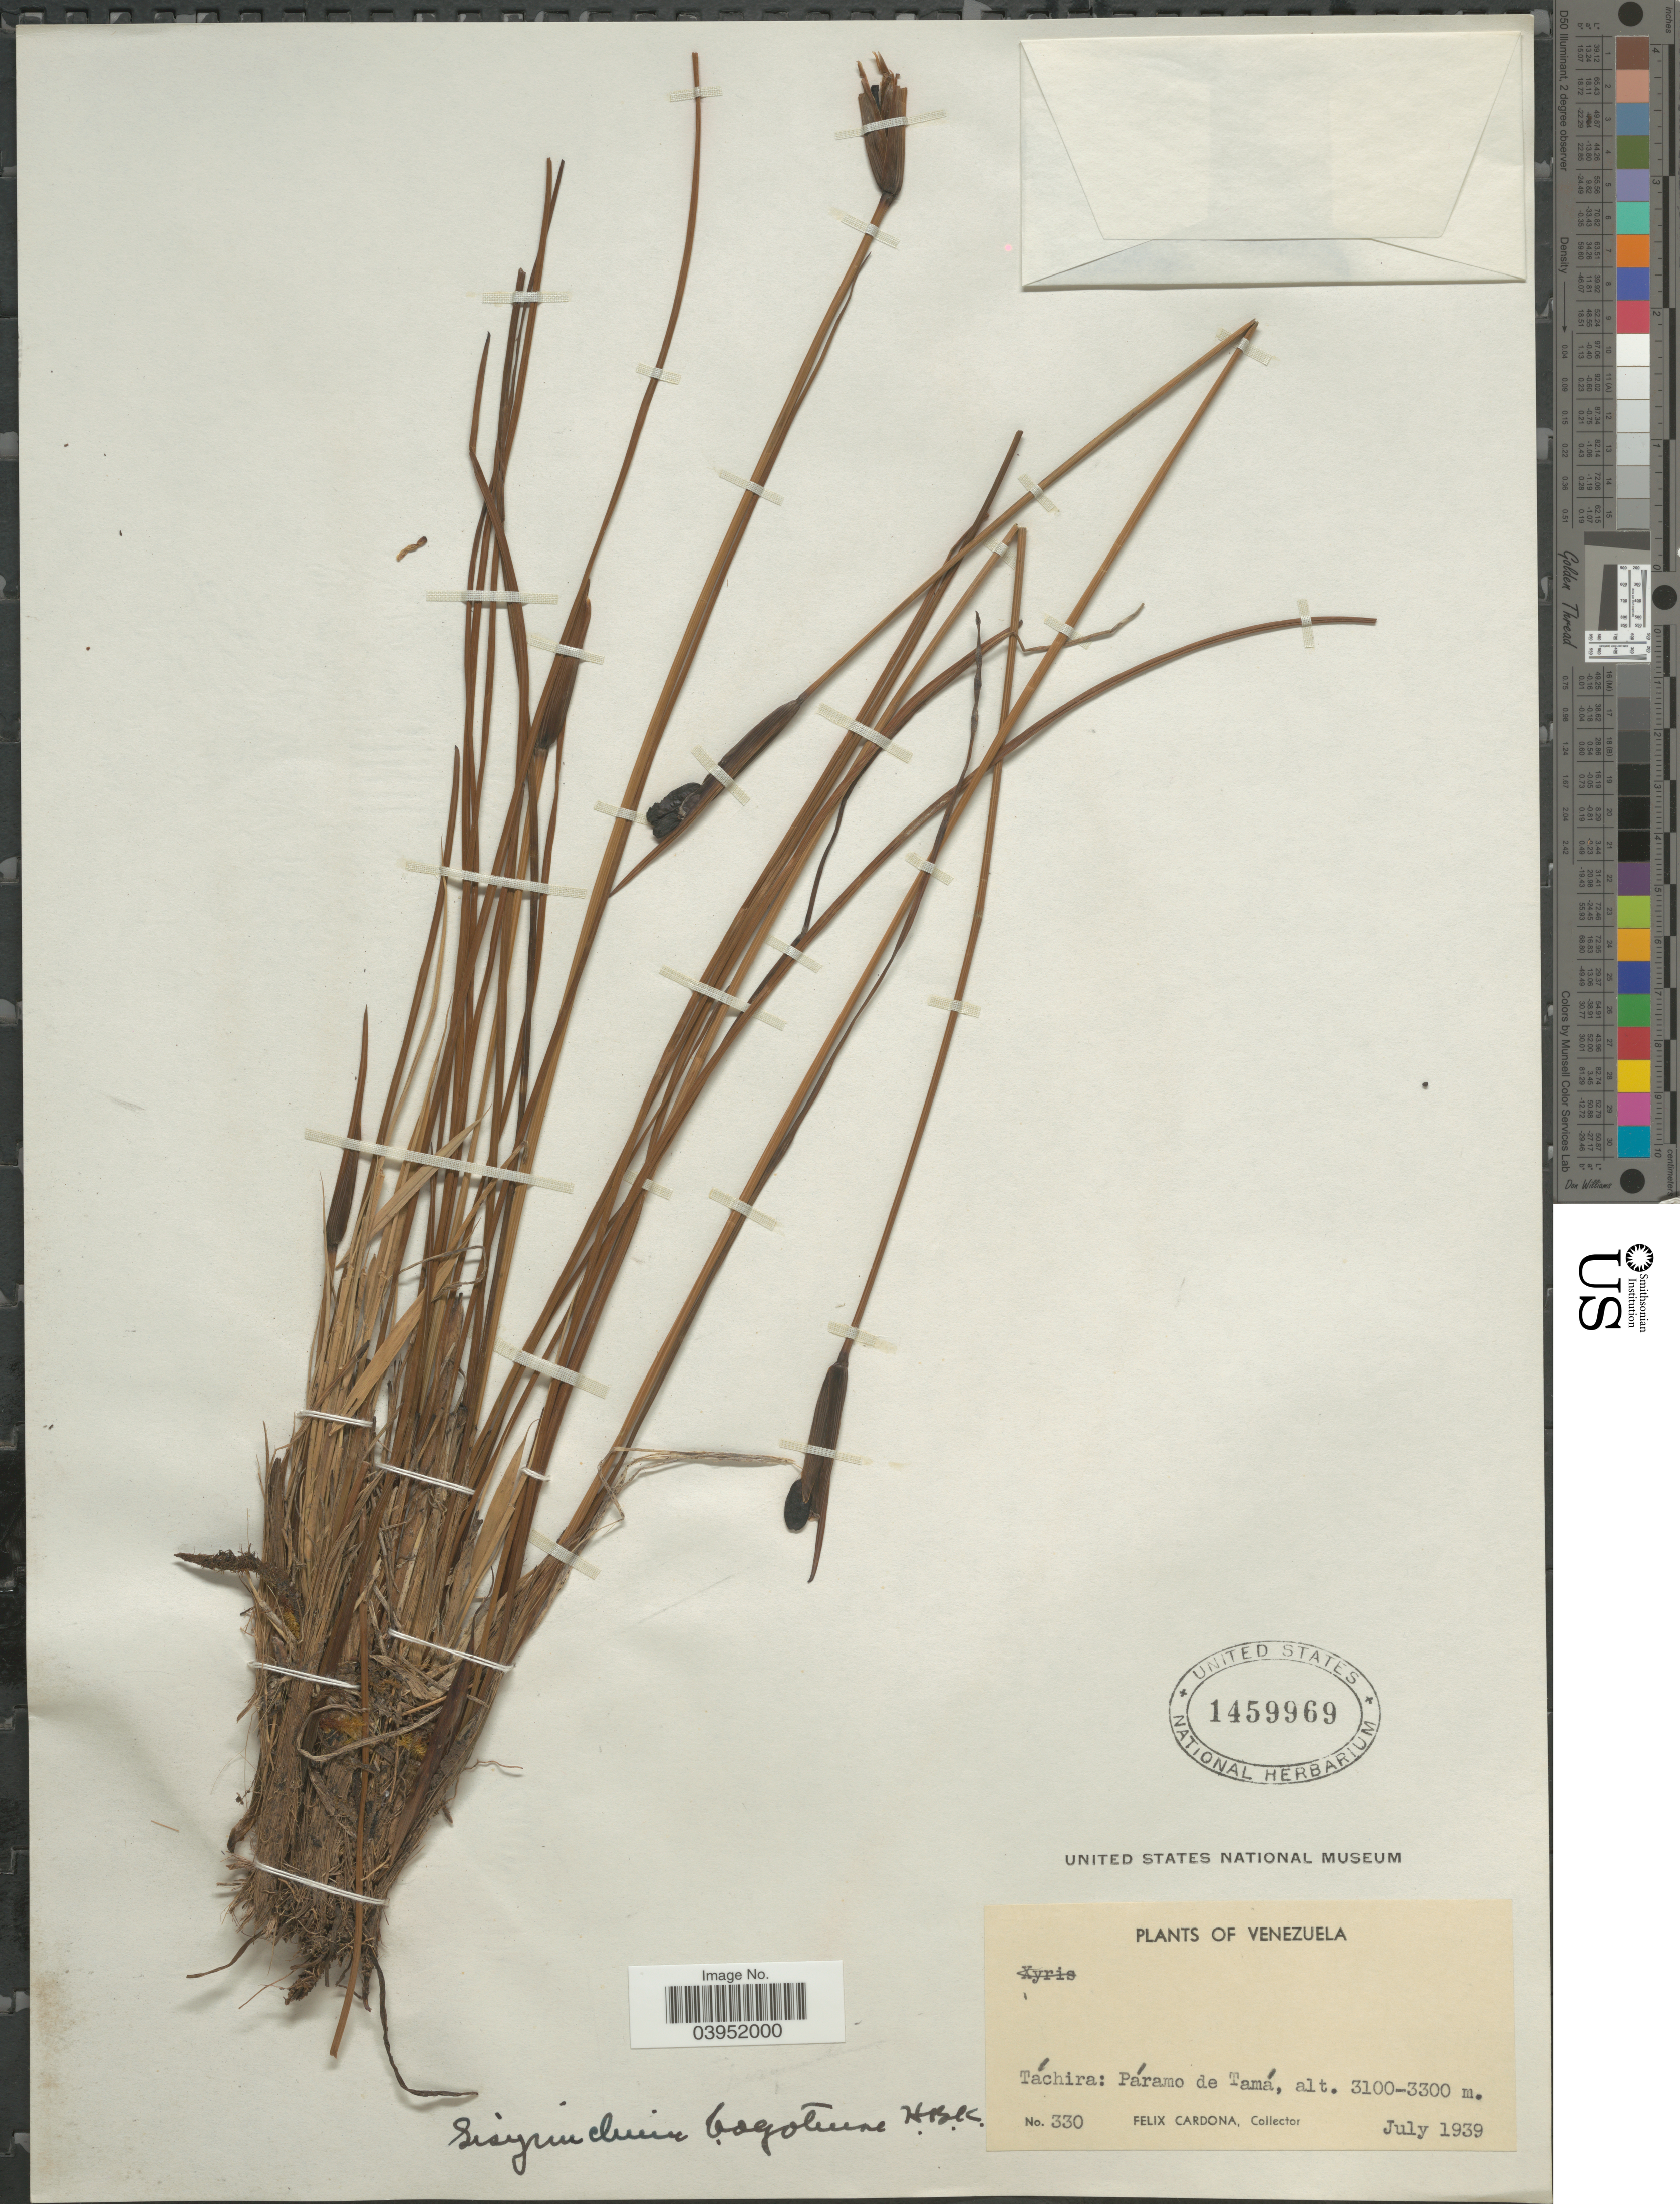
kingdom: Plantae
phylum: Tracheophyta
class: Liliopsida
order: Asparagales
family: Iridaceae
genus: Sisyrinchium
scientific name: Sisyrinchium bogotense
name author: Kunth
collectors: F. Cardona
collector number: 330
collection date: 1939-07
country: Venezuela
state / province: Tachira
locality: Táchira: Páramo de Tamá.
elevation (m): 3100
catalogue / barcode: US 1459969